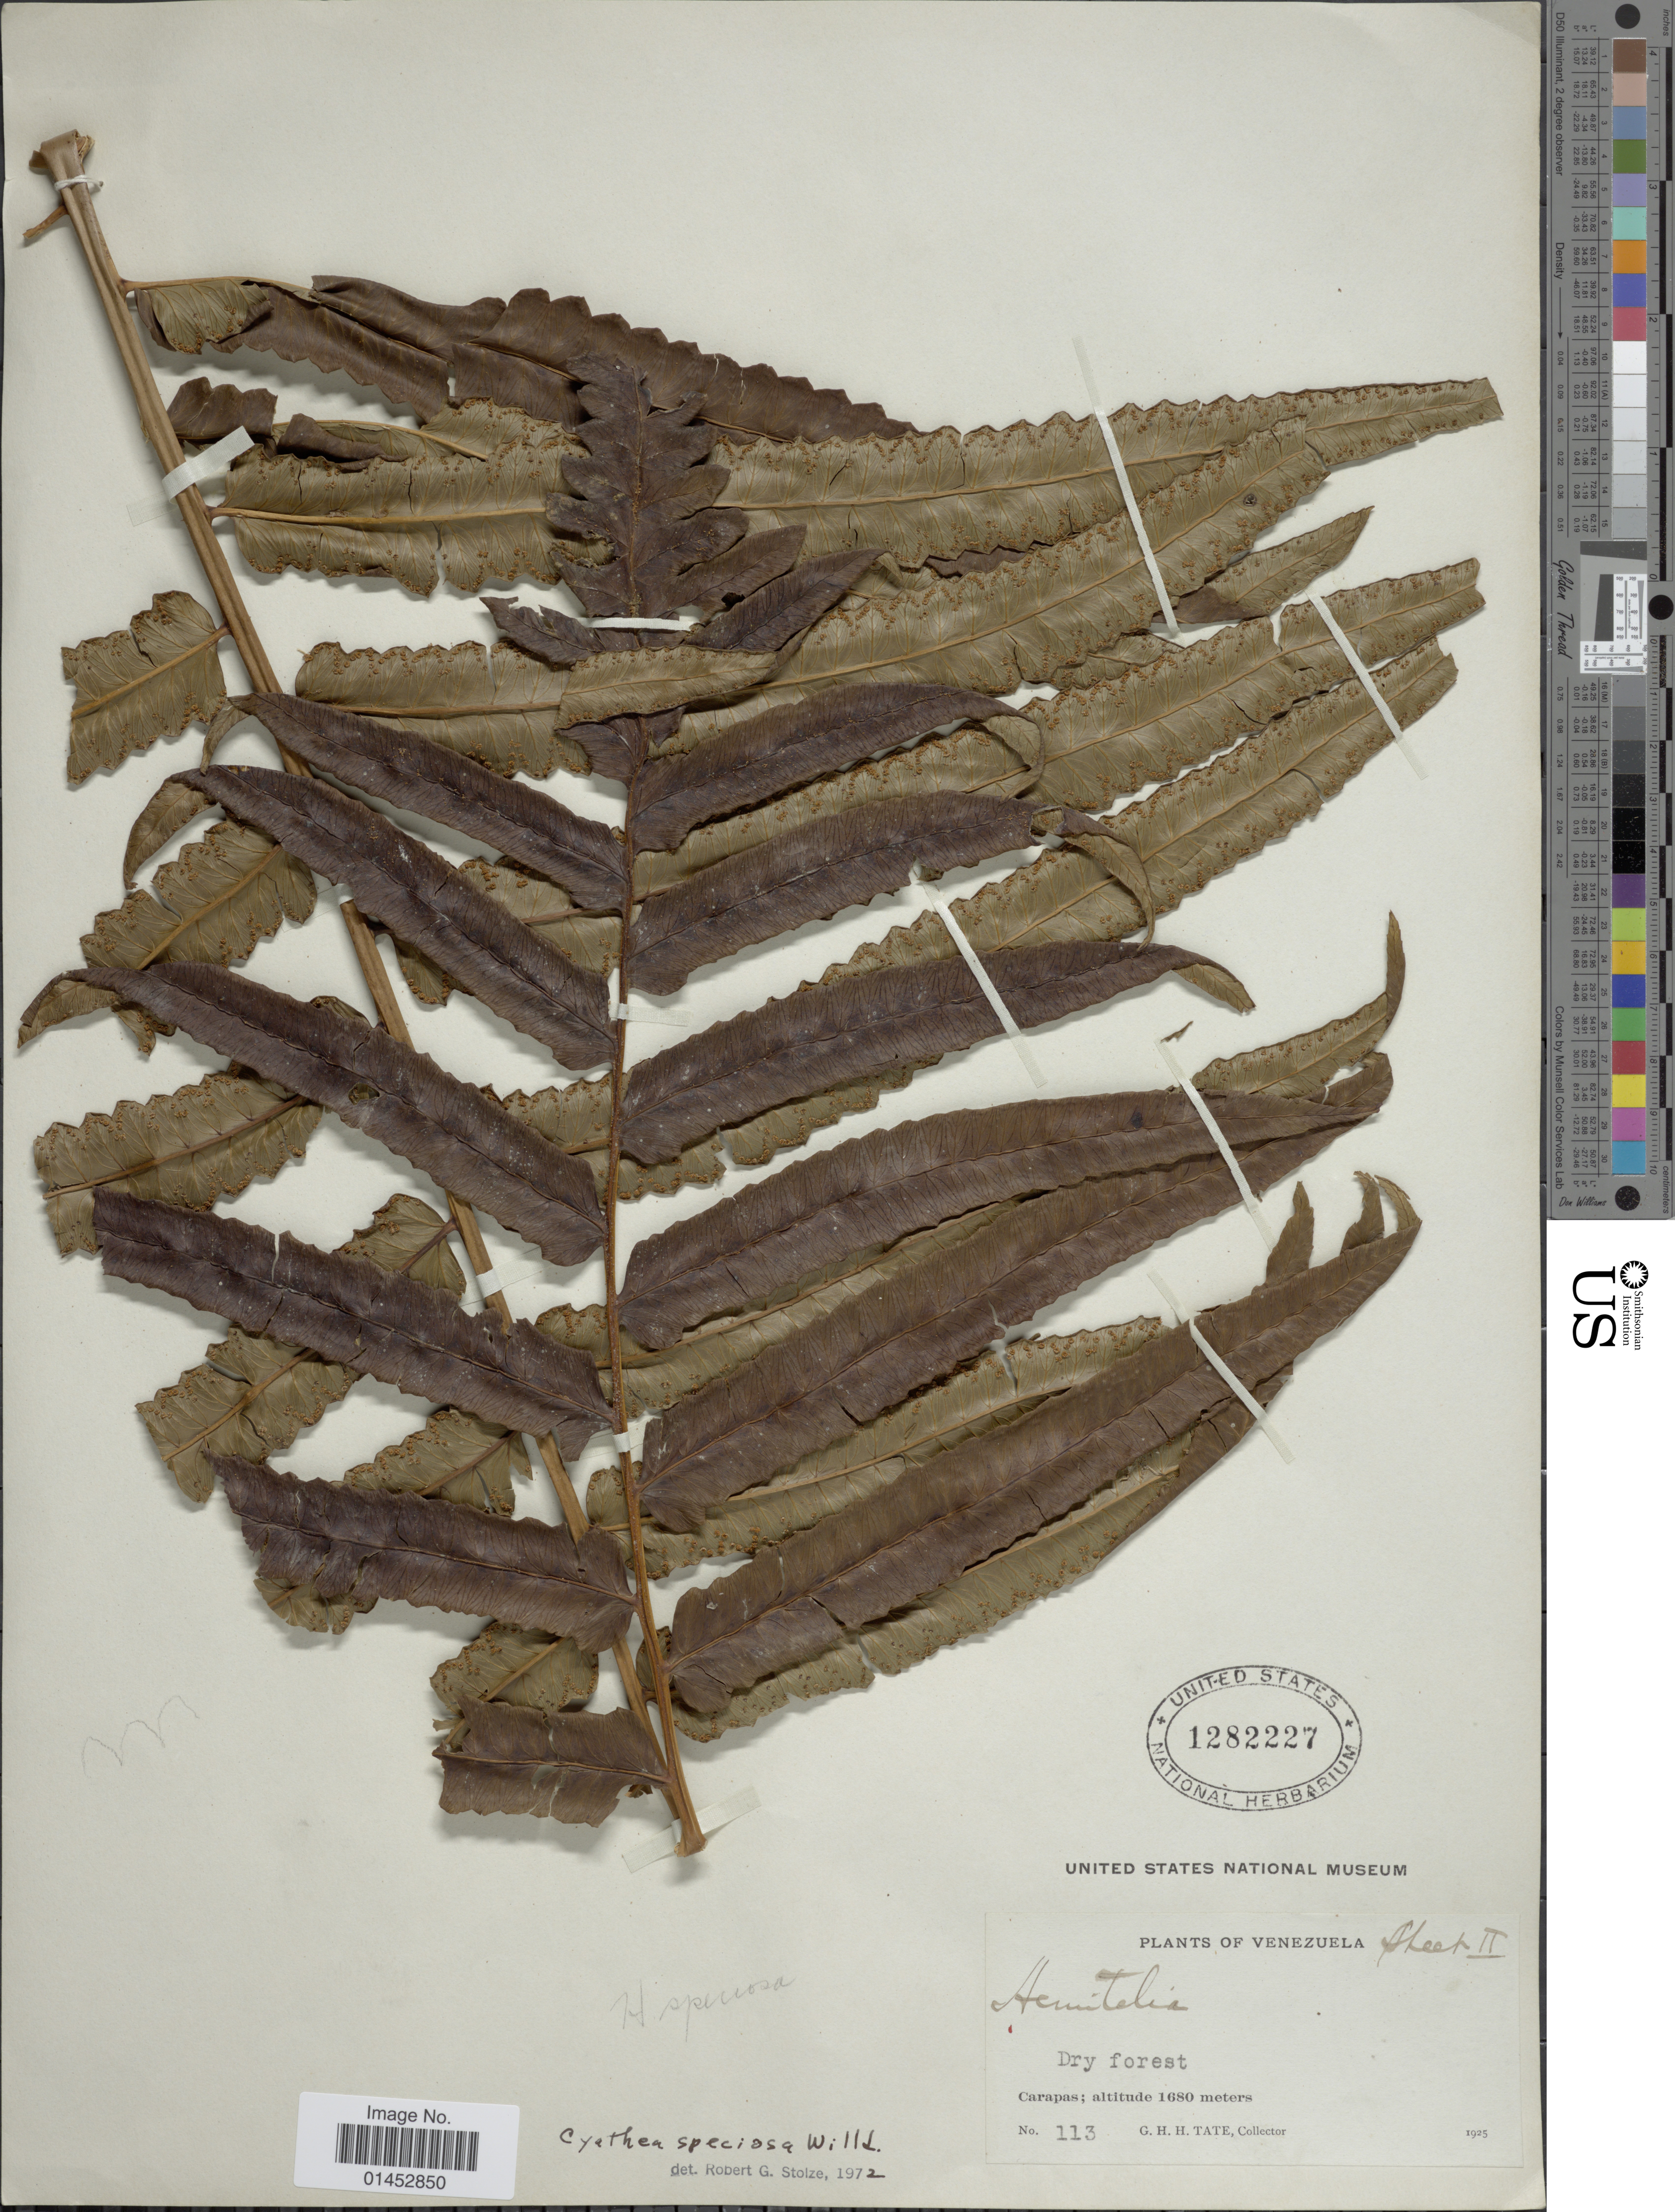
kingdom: Plantae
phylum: Tracheophyta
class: Polypodiopsida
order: Cyatheales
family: Cyatheaceae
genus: Cyathea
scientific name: Cyathea speciosa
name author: Humb. & Bonpl. ex Willd.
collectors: G. Tate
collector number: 113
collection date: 1925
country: Venezuela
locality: Carapas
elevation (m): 1680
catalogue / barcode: US 1282227